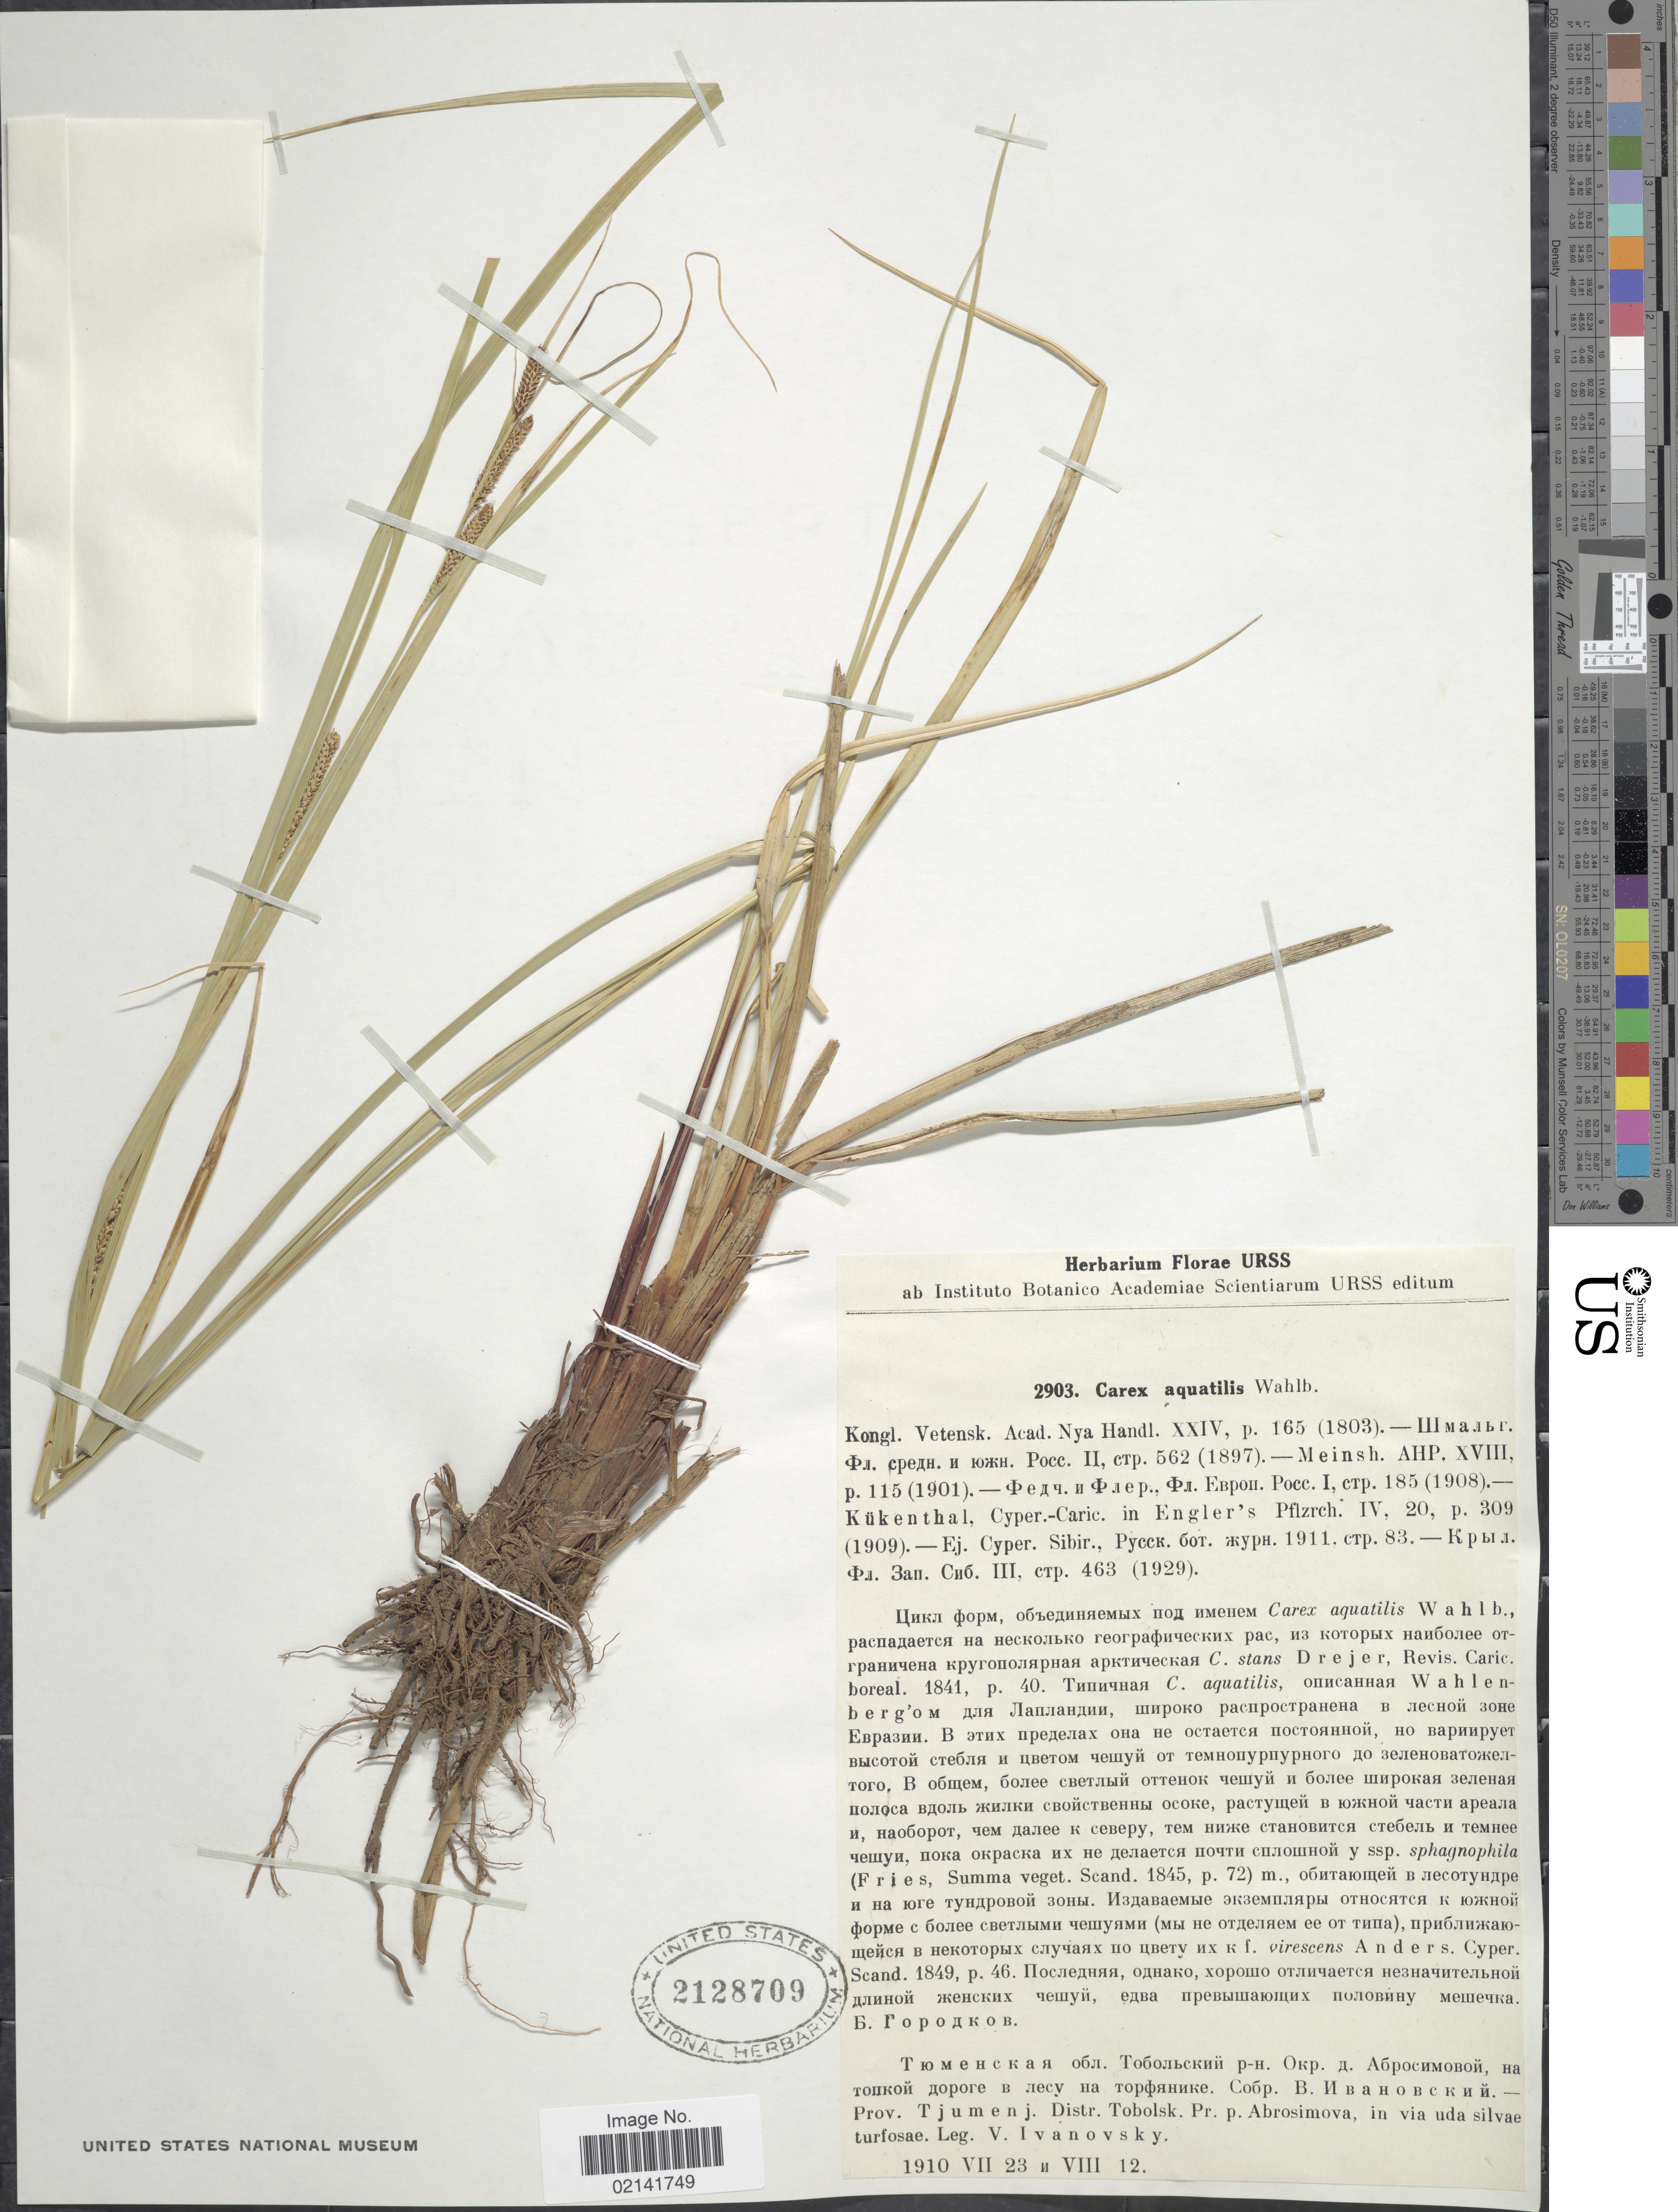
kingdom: Plantae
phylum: Tracheophyta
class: Liliopsida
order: Poales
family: Cyperaceae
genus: Carex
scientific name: Carex aquatilis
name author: Wahlenb.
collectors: V. Ivanovski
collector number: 2903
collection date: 1910-07-23/1910-08-12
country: Russian Federation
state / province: Tyumen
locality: Prov. Tjumenj. Distr. Tobolsk. Pr. p. Abrosimova, in via uda silvae turfosae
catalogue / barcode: US 2128709